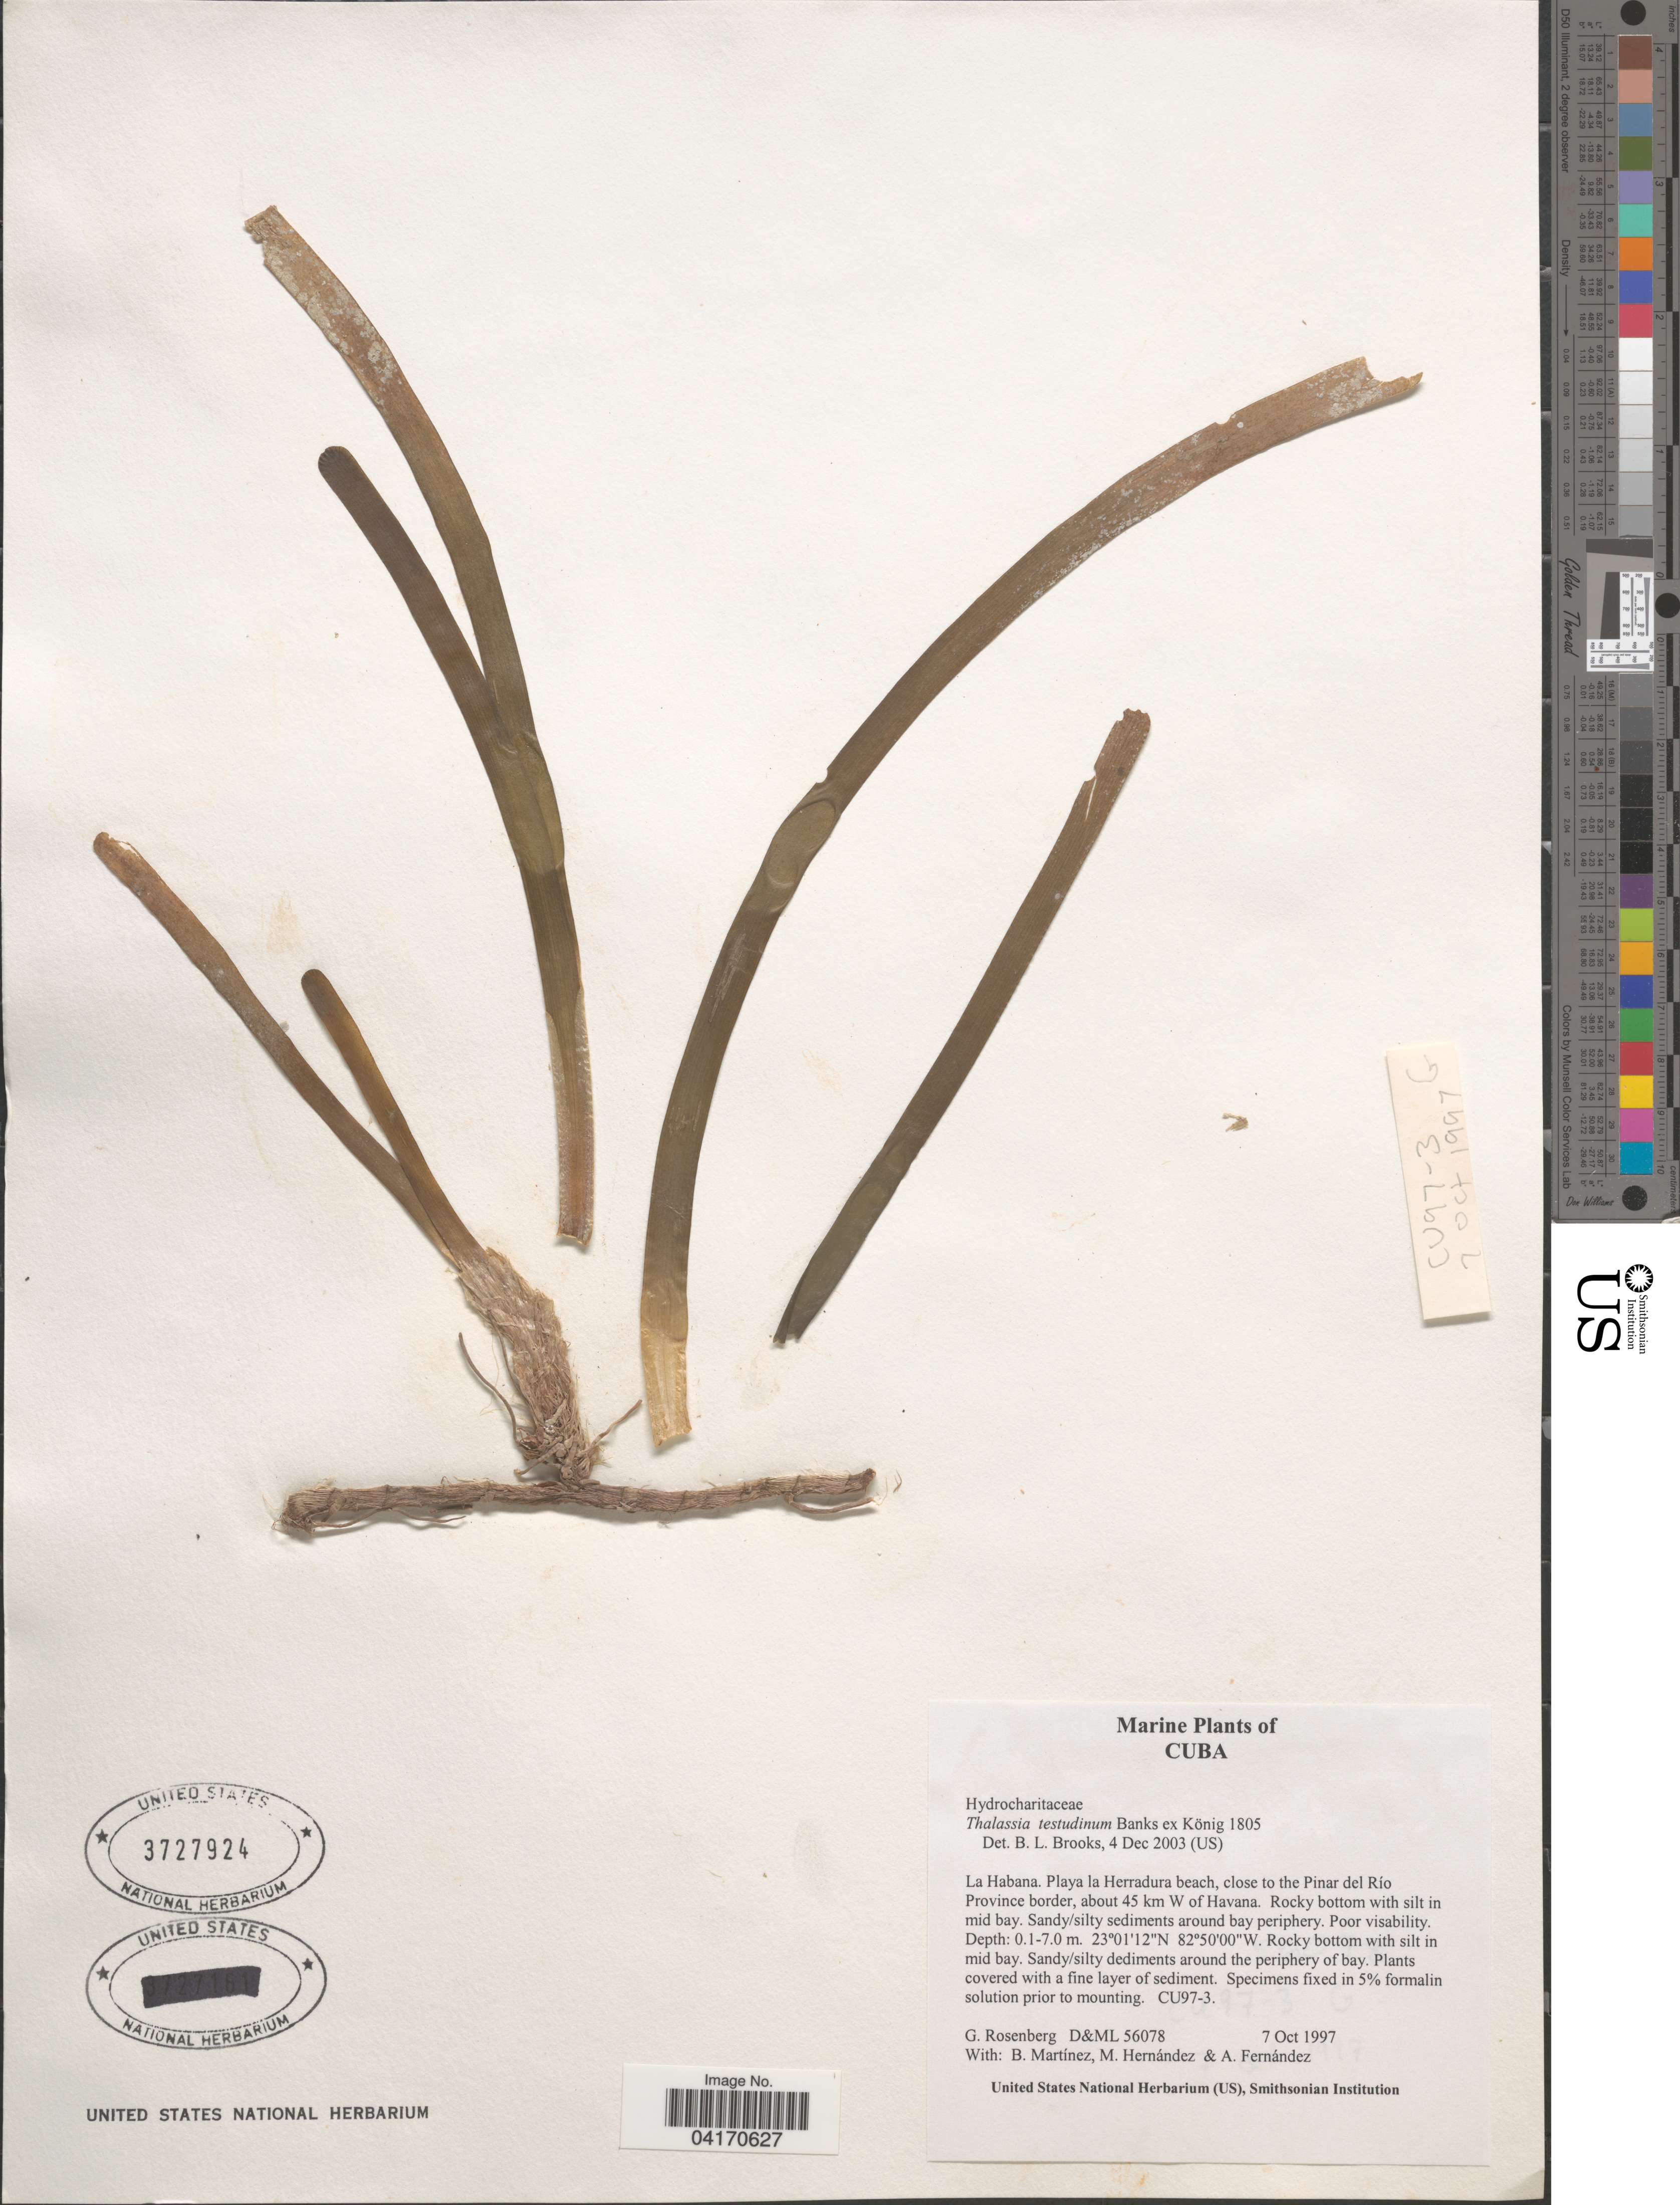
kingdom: Plantae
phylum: Tracheophyta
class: Liliopsida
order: Alismatales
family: Hydrocharitaceae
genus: Thalassia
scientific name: Thalassia testudinum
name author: Banks & Sol. ex K.D. Koenig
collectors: G. Rosenberg, B. Martinez, M. Hernandez & A. Fernández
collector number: D&ML 56078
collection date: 1997-10-07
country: Cuba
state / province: La Habana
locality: Playa la Herradura beach, close to the Pinar del Río Province border, about 45 km W of Havana.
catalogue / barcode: US 3727924